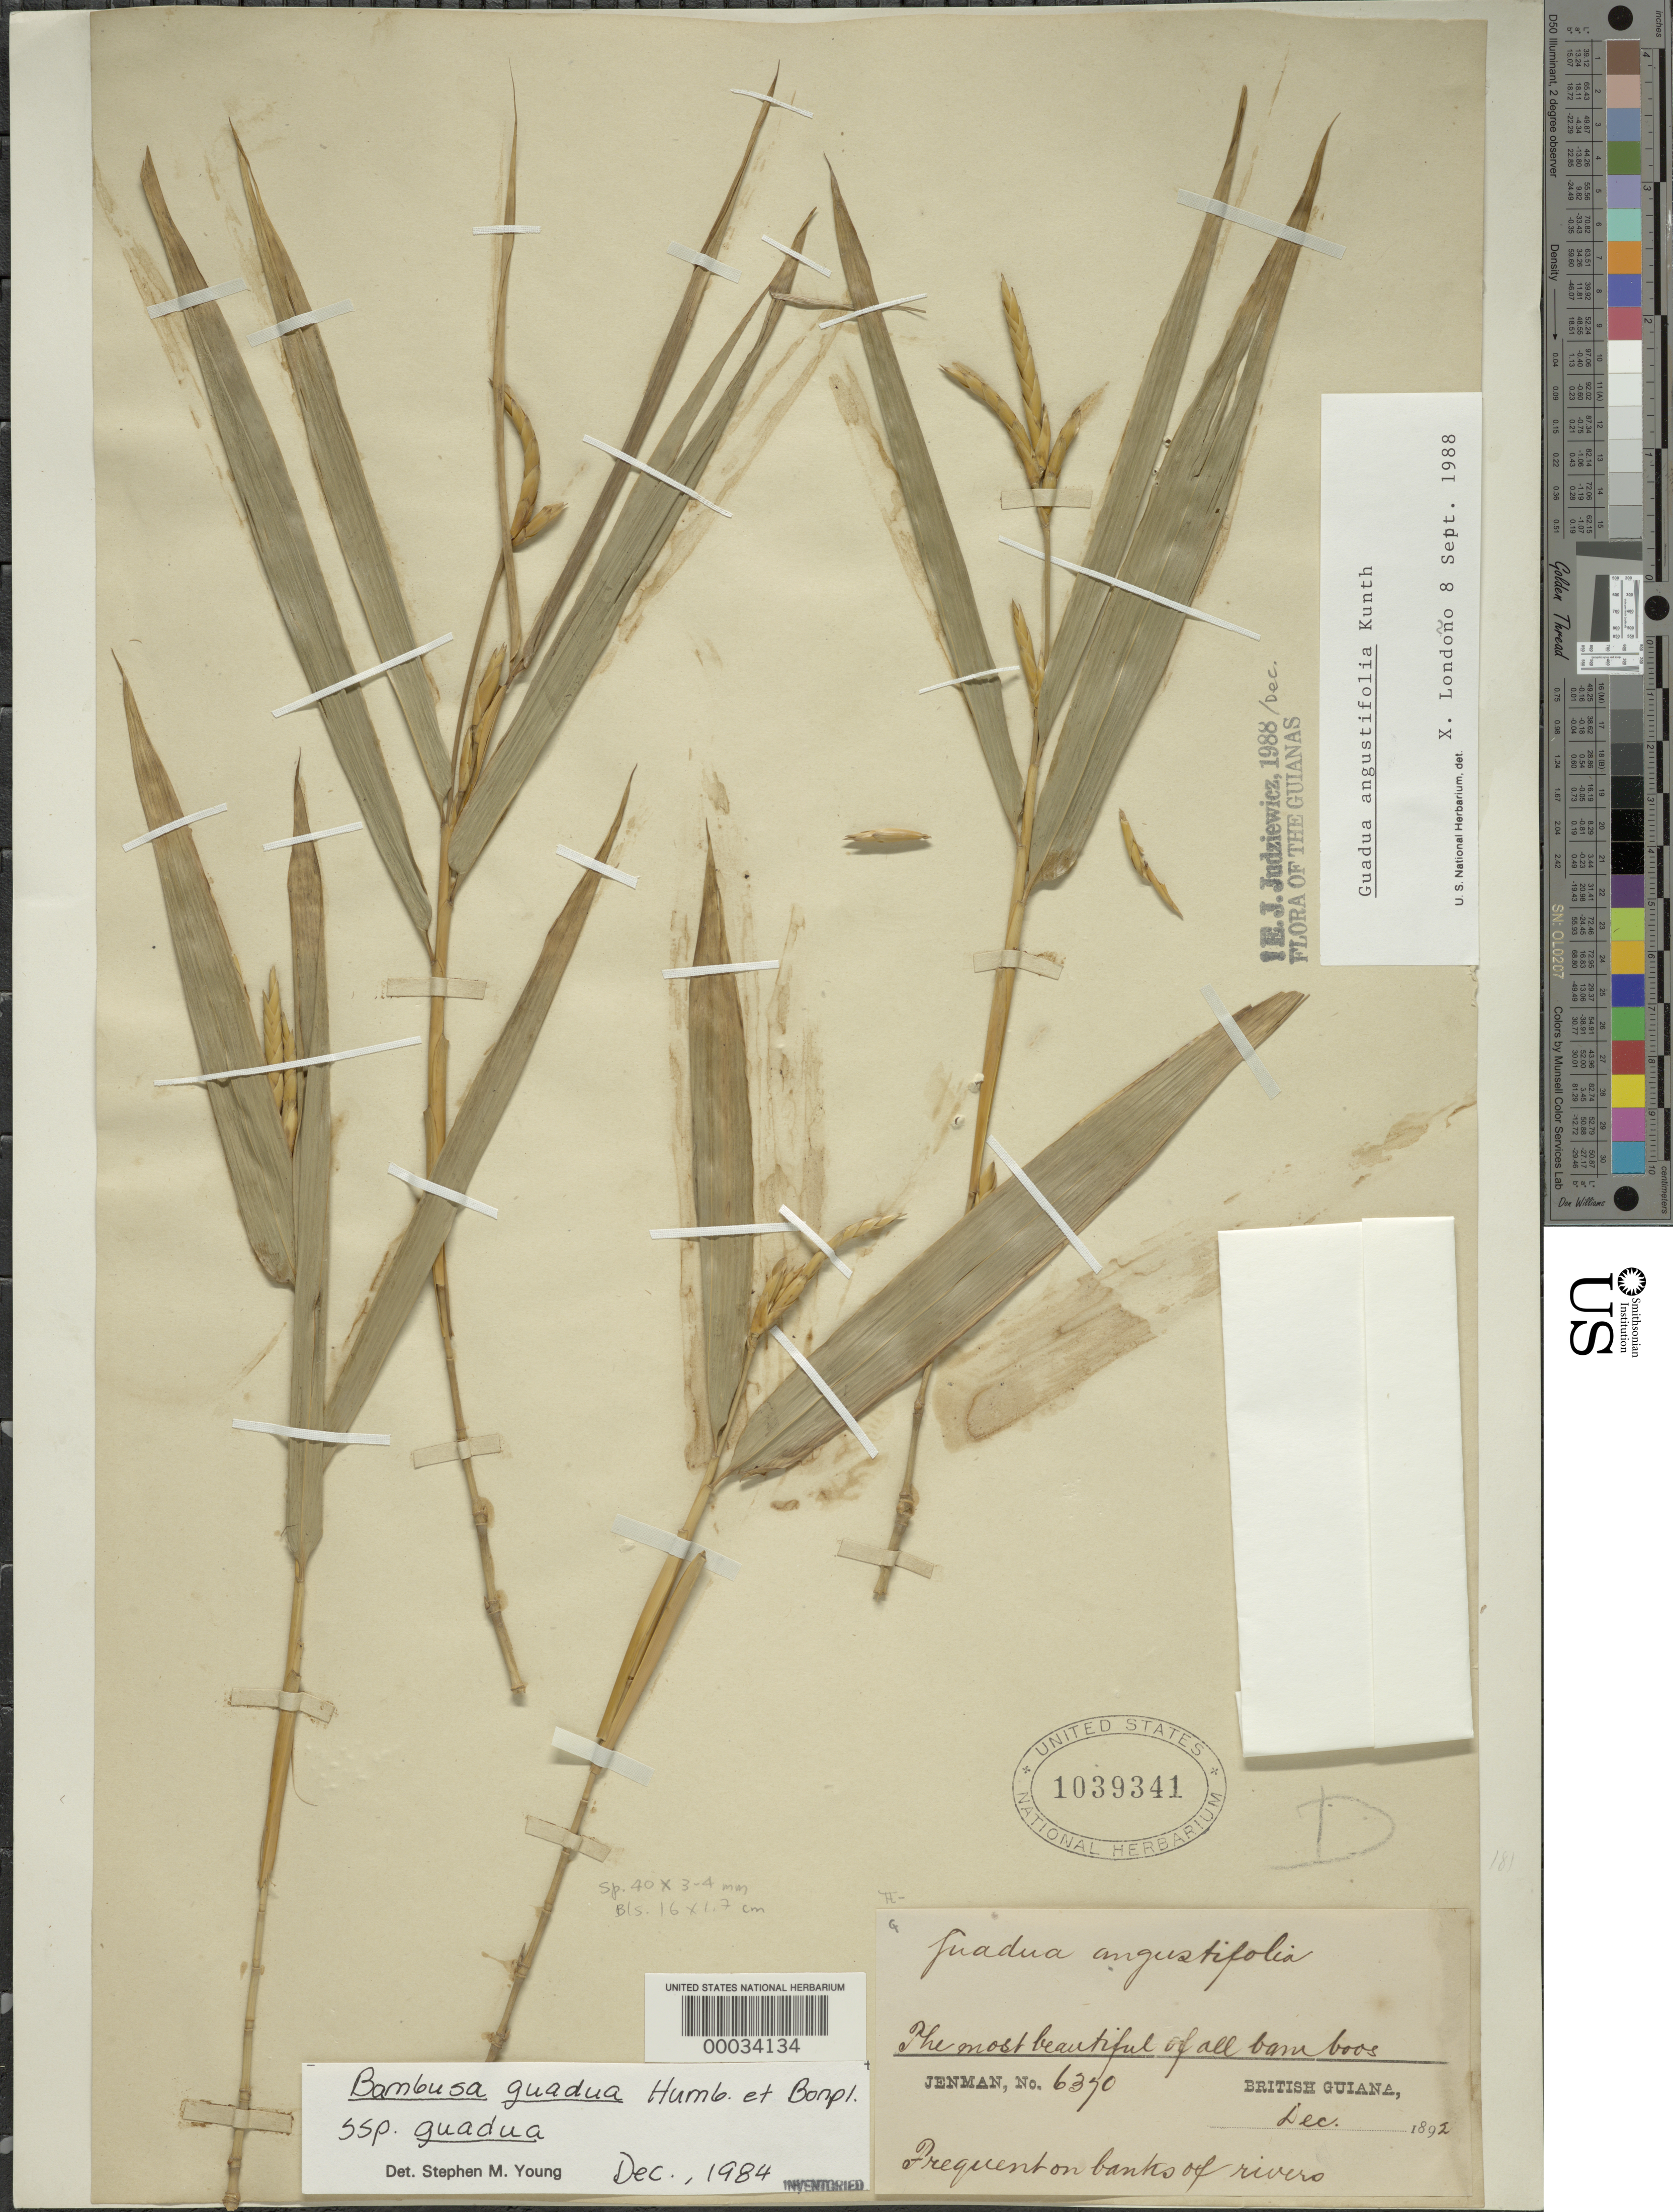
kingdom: Plantae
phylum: Tracheophyta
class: Liliopsida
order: Poales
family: Poaceae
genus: Guadua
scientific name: Guadua angustifolia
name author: Kunth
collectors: G. S. Jenman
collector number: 6370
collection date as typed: Dec 1892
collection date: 1892-12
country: Guyana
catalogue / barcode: US 1039341